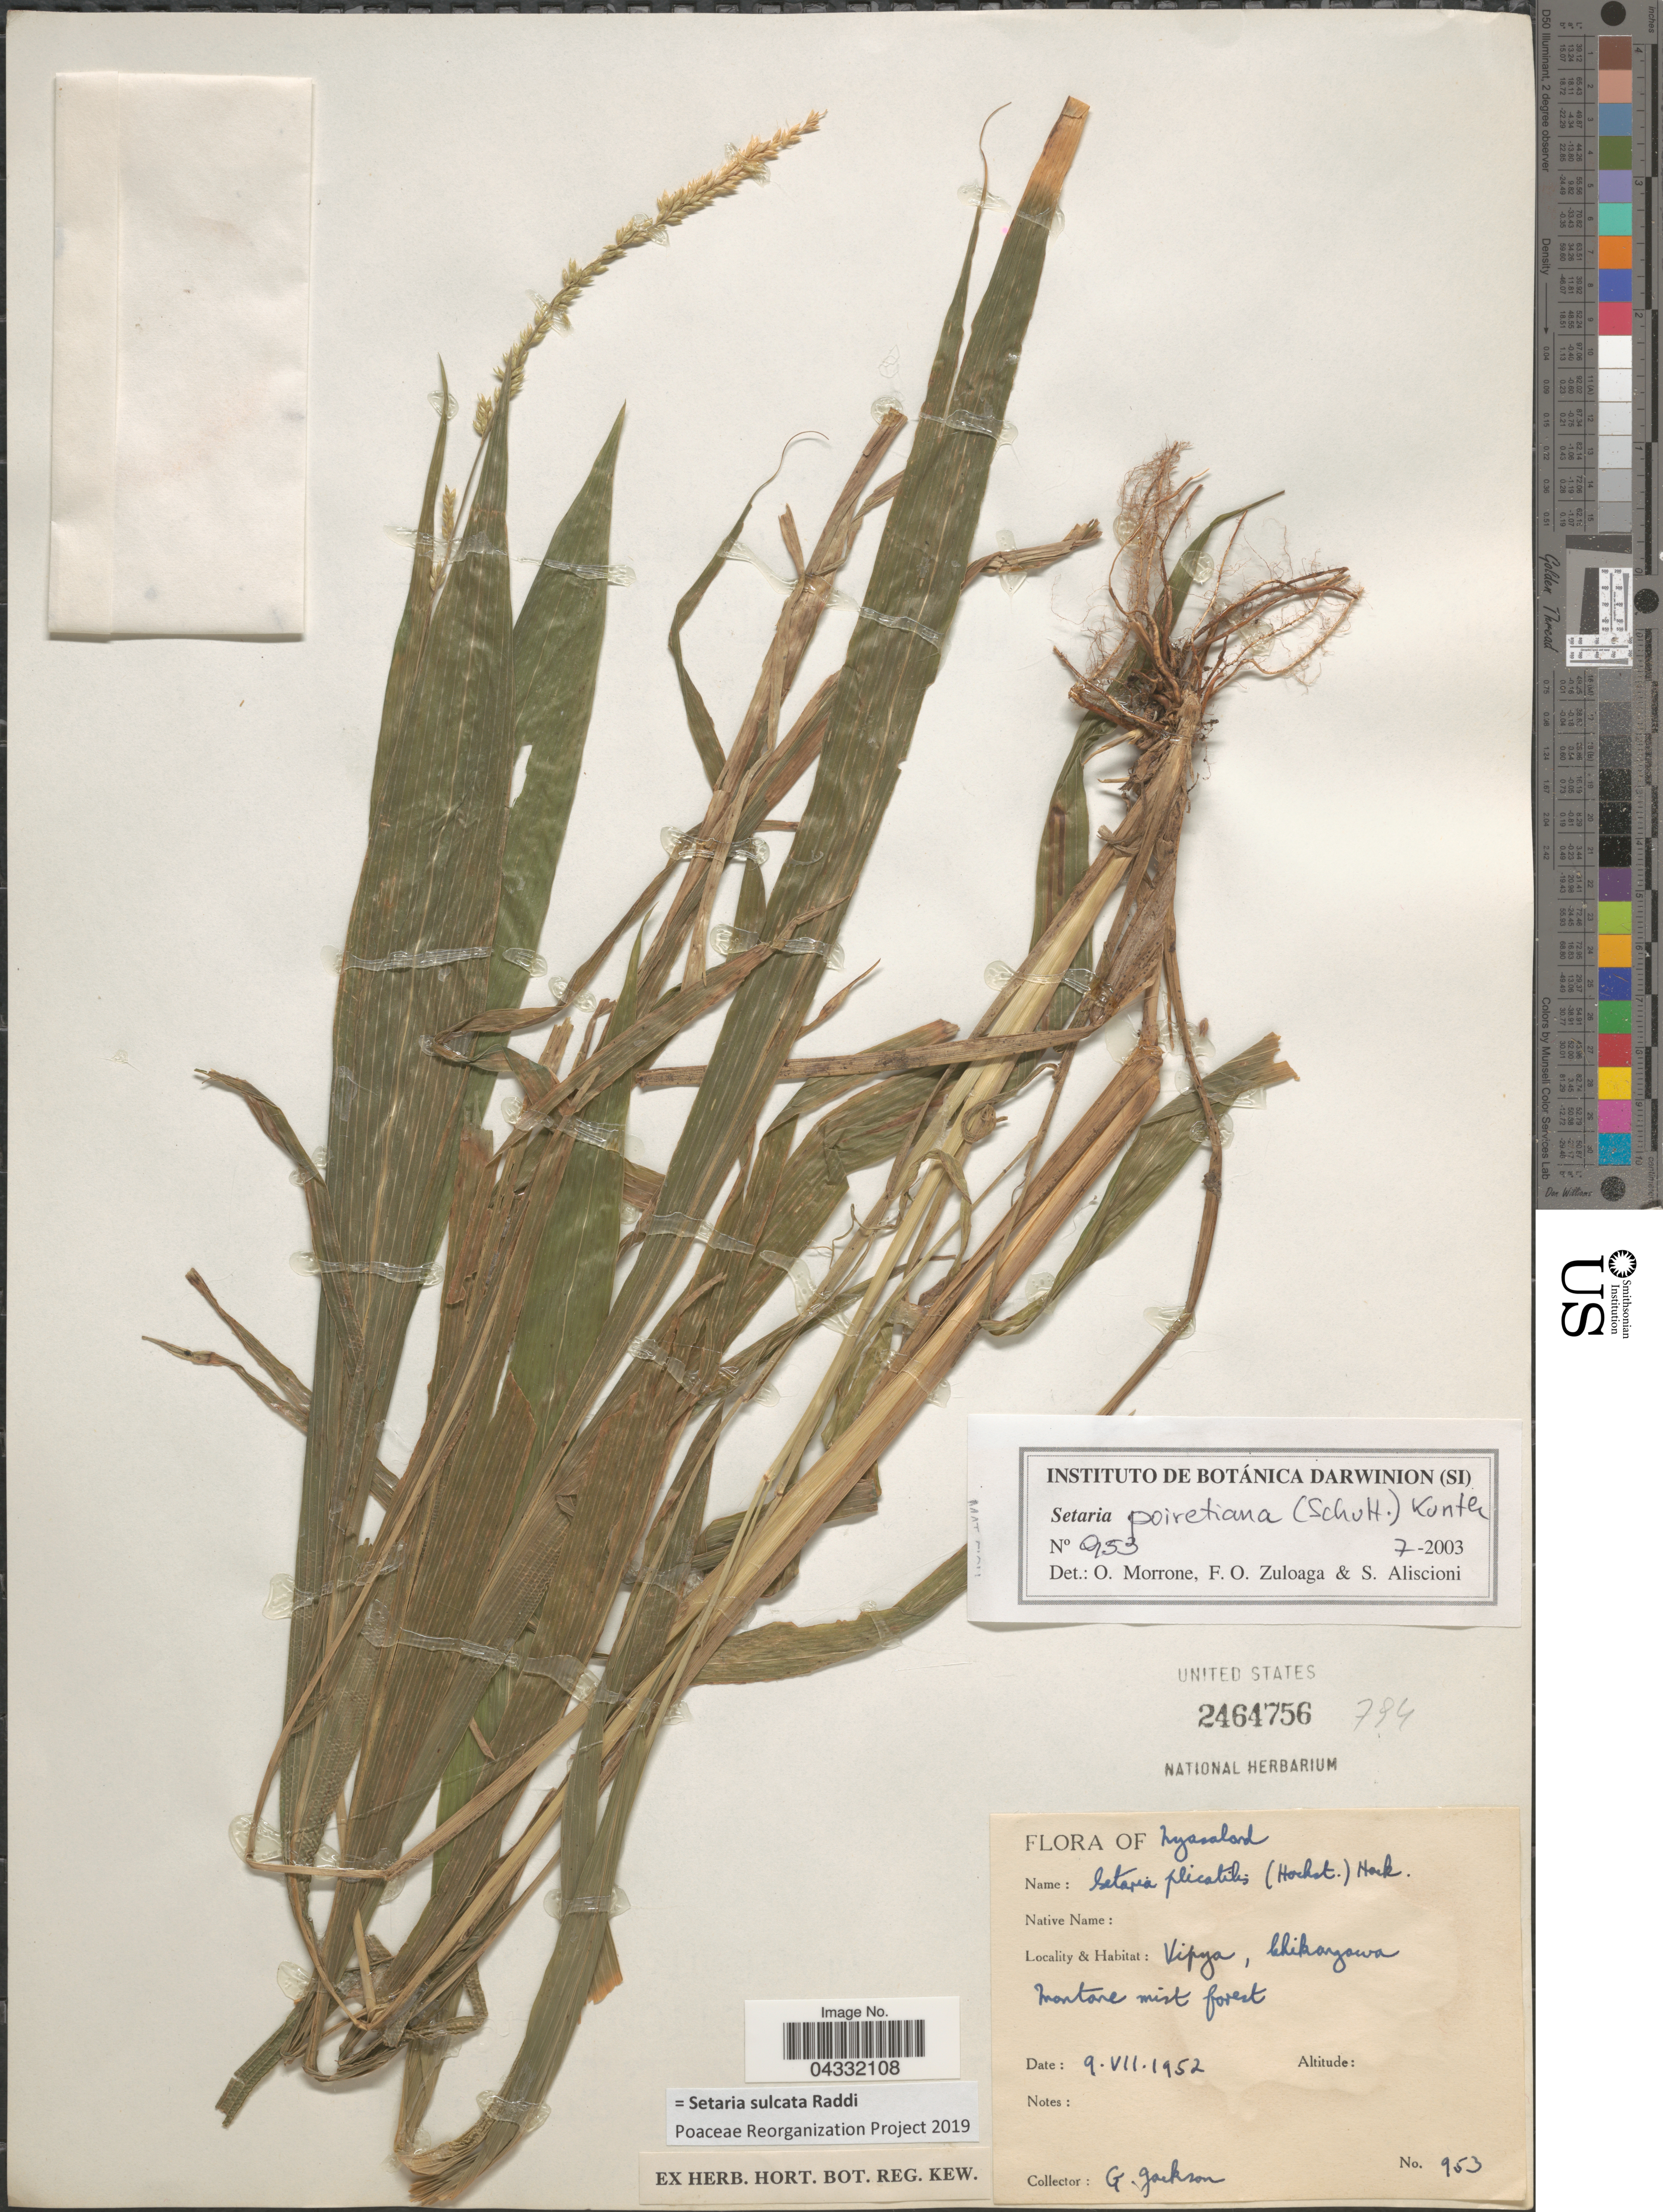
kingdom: Plantae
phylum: Tracheophyta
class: Liliopsida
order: Poales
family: Poaceae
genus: Setaria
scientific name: Setaria sulcata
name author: Raddi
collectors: G. Jackson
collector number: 953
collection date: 1952-07-09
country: Malawi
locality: Nyasaland. Vipya, Chikayawa montane mist forest.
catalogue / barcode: US 2464756